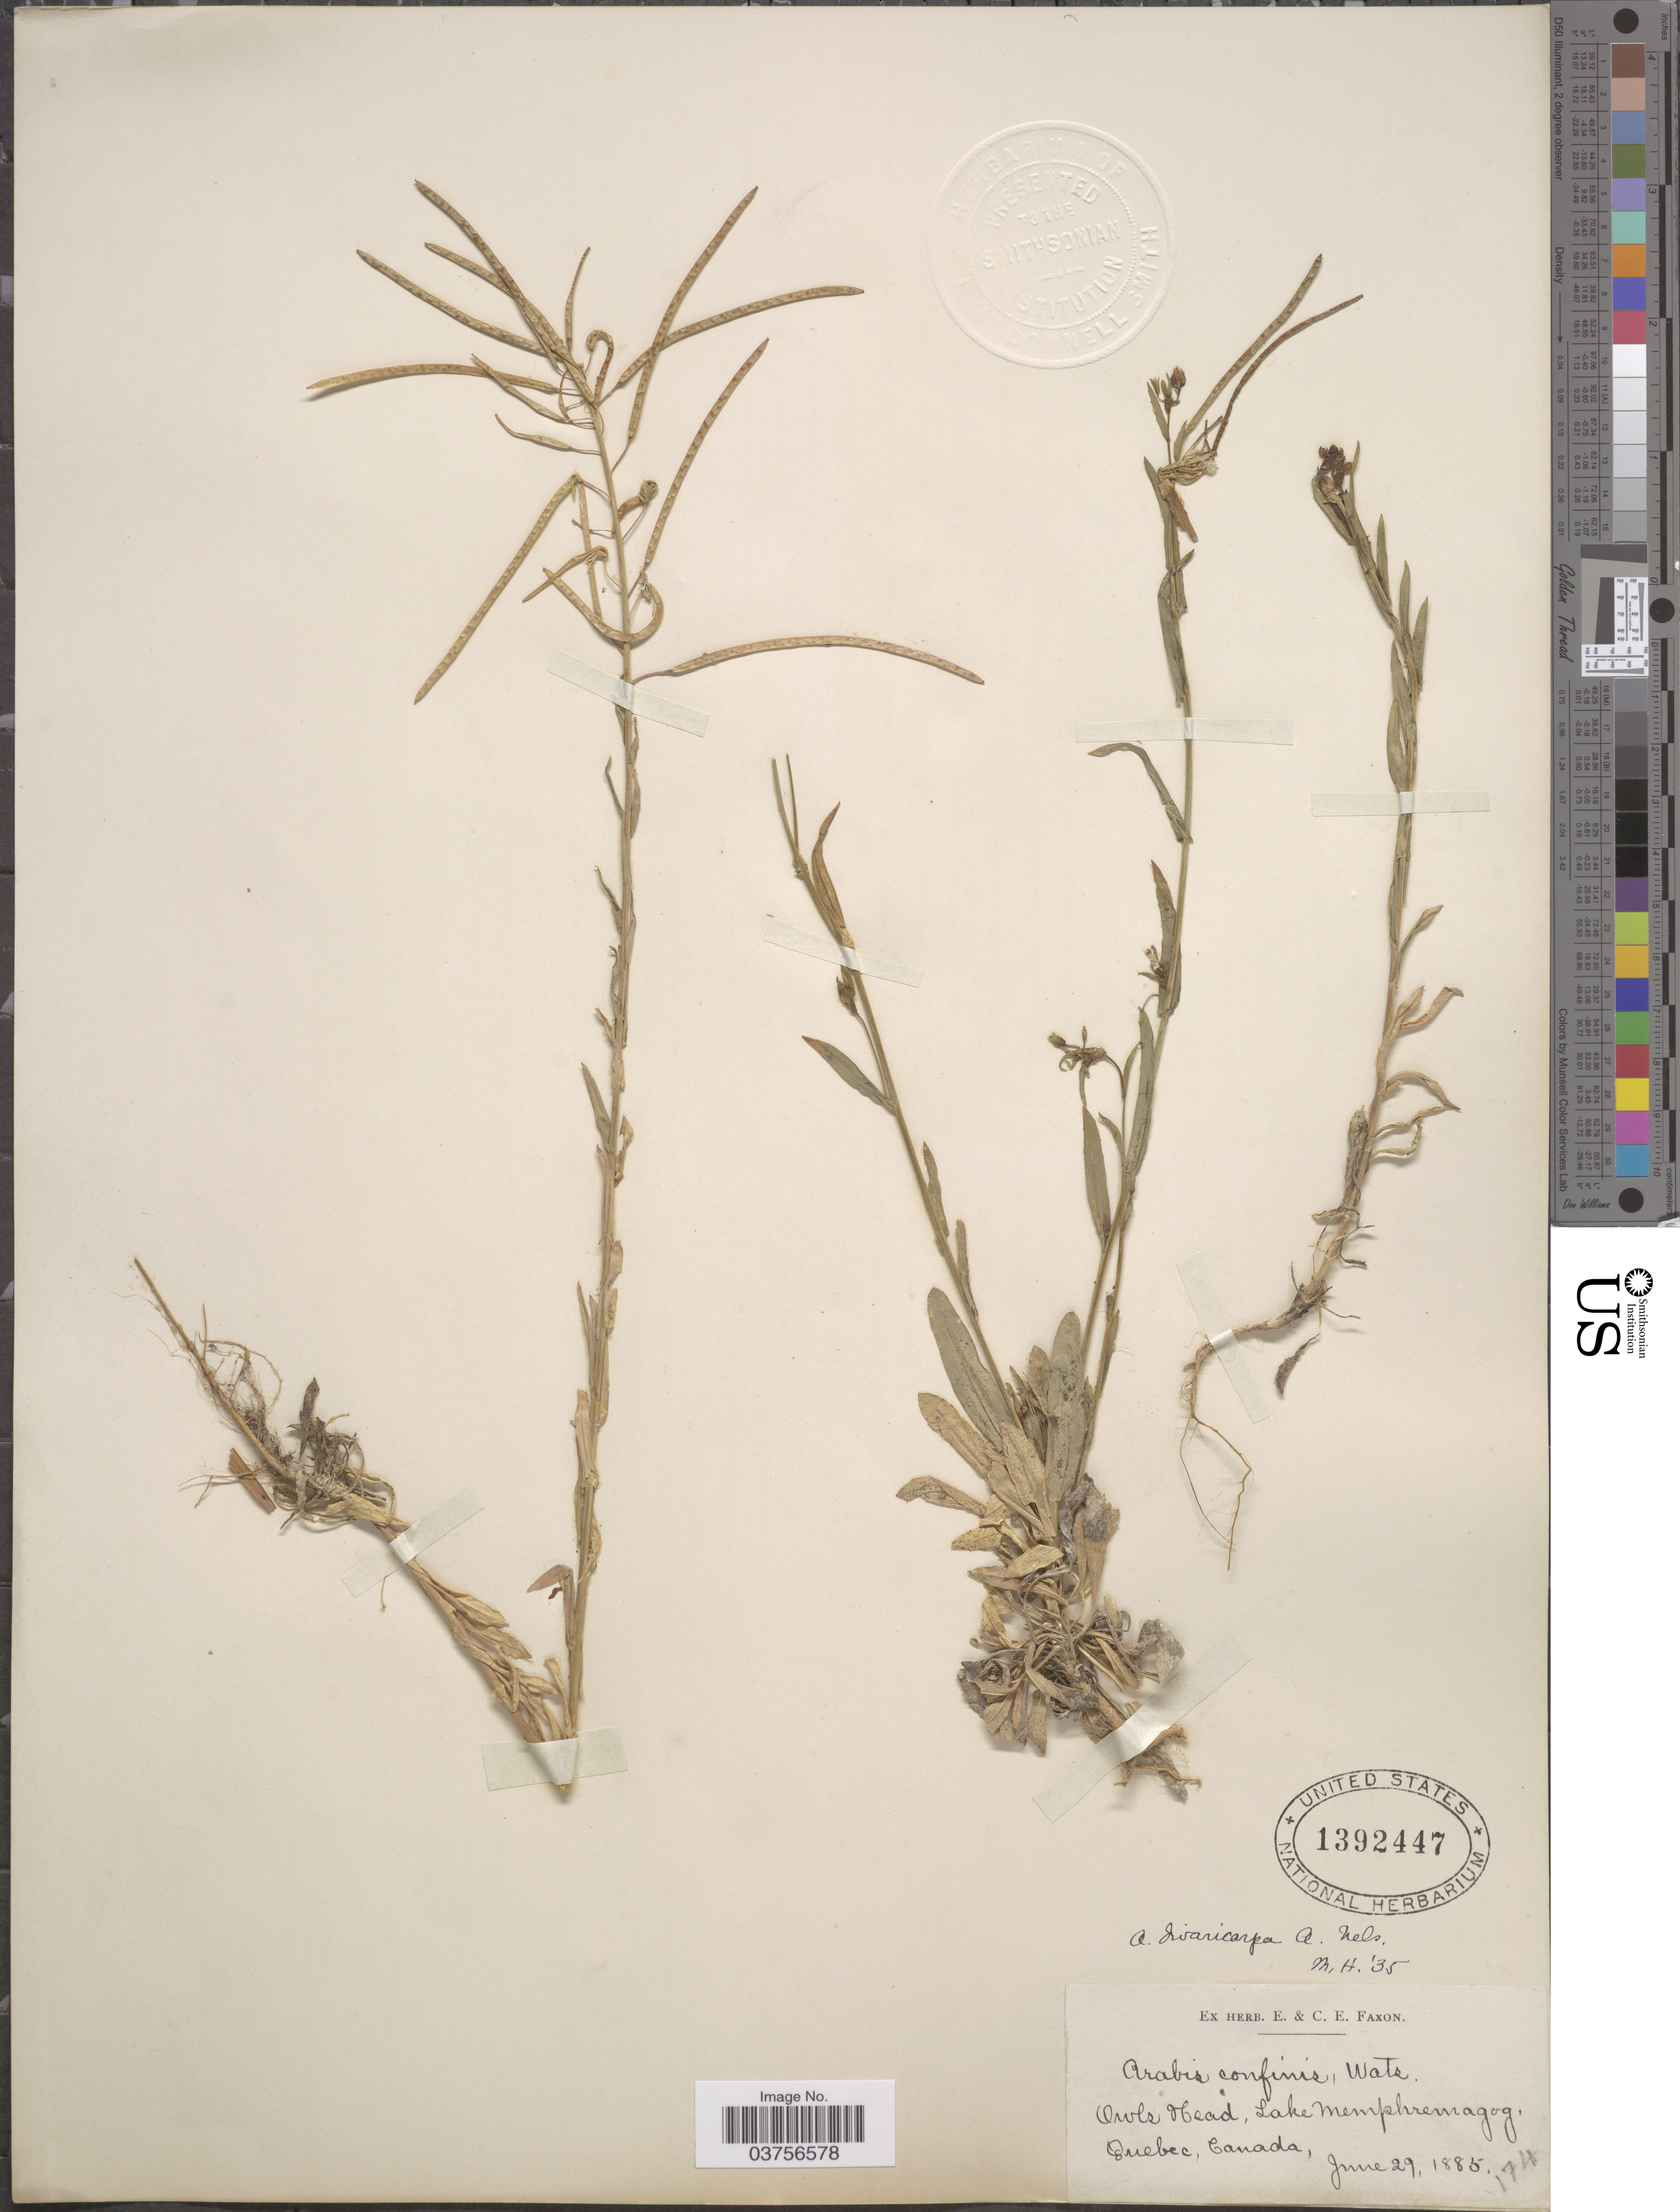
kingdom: Plantae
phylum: Tracheophyta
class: Magnoliopsida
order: Brassicales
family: Brassicaceae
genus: Arabis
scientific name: Arabis divaricarpa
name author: A. Nelson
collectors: ex herb. E. & C.E. Faxon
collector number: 174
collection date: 1885-06-29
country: Canada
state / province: Quebec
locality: Owls Head, Lake Memphremagog.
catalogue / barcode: US 1392447